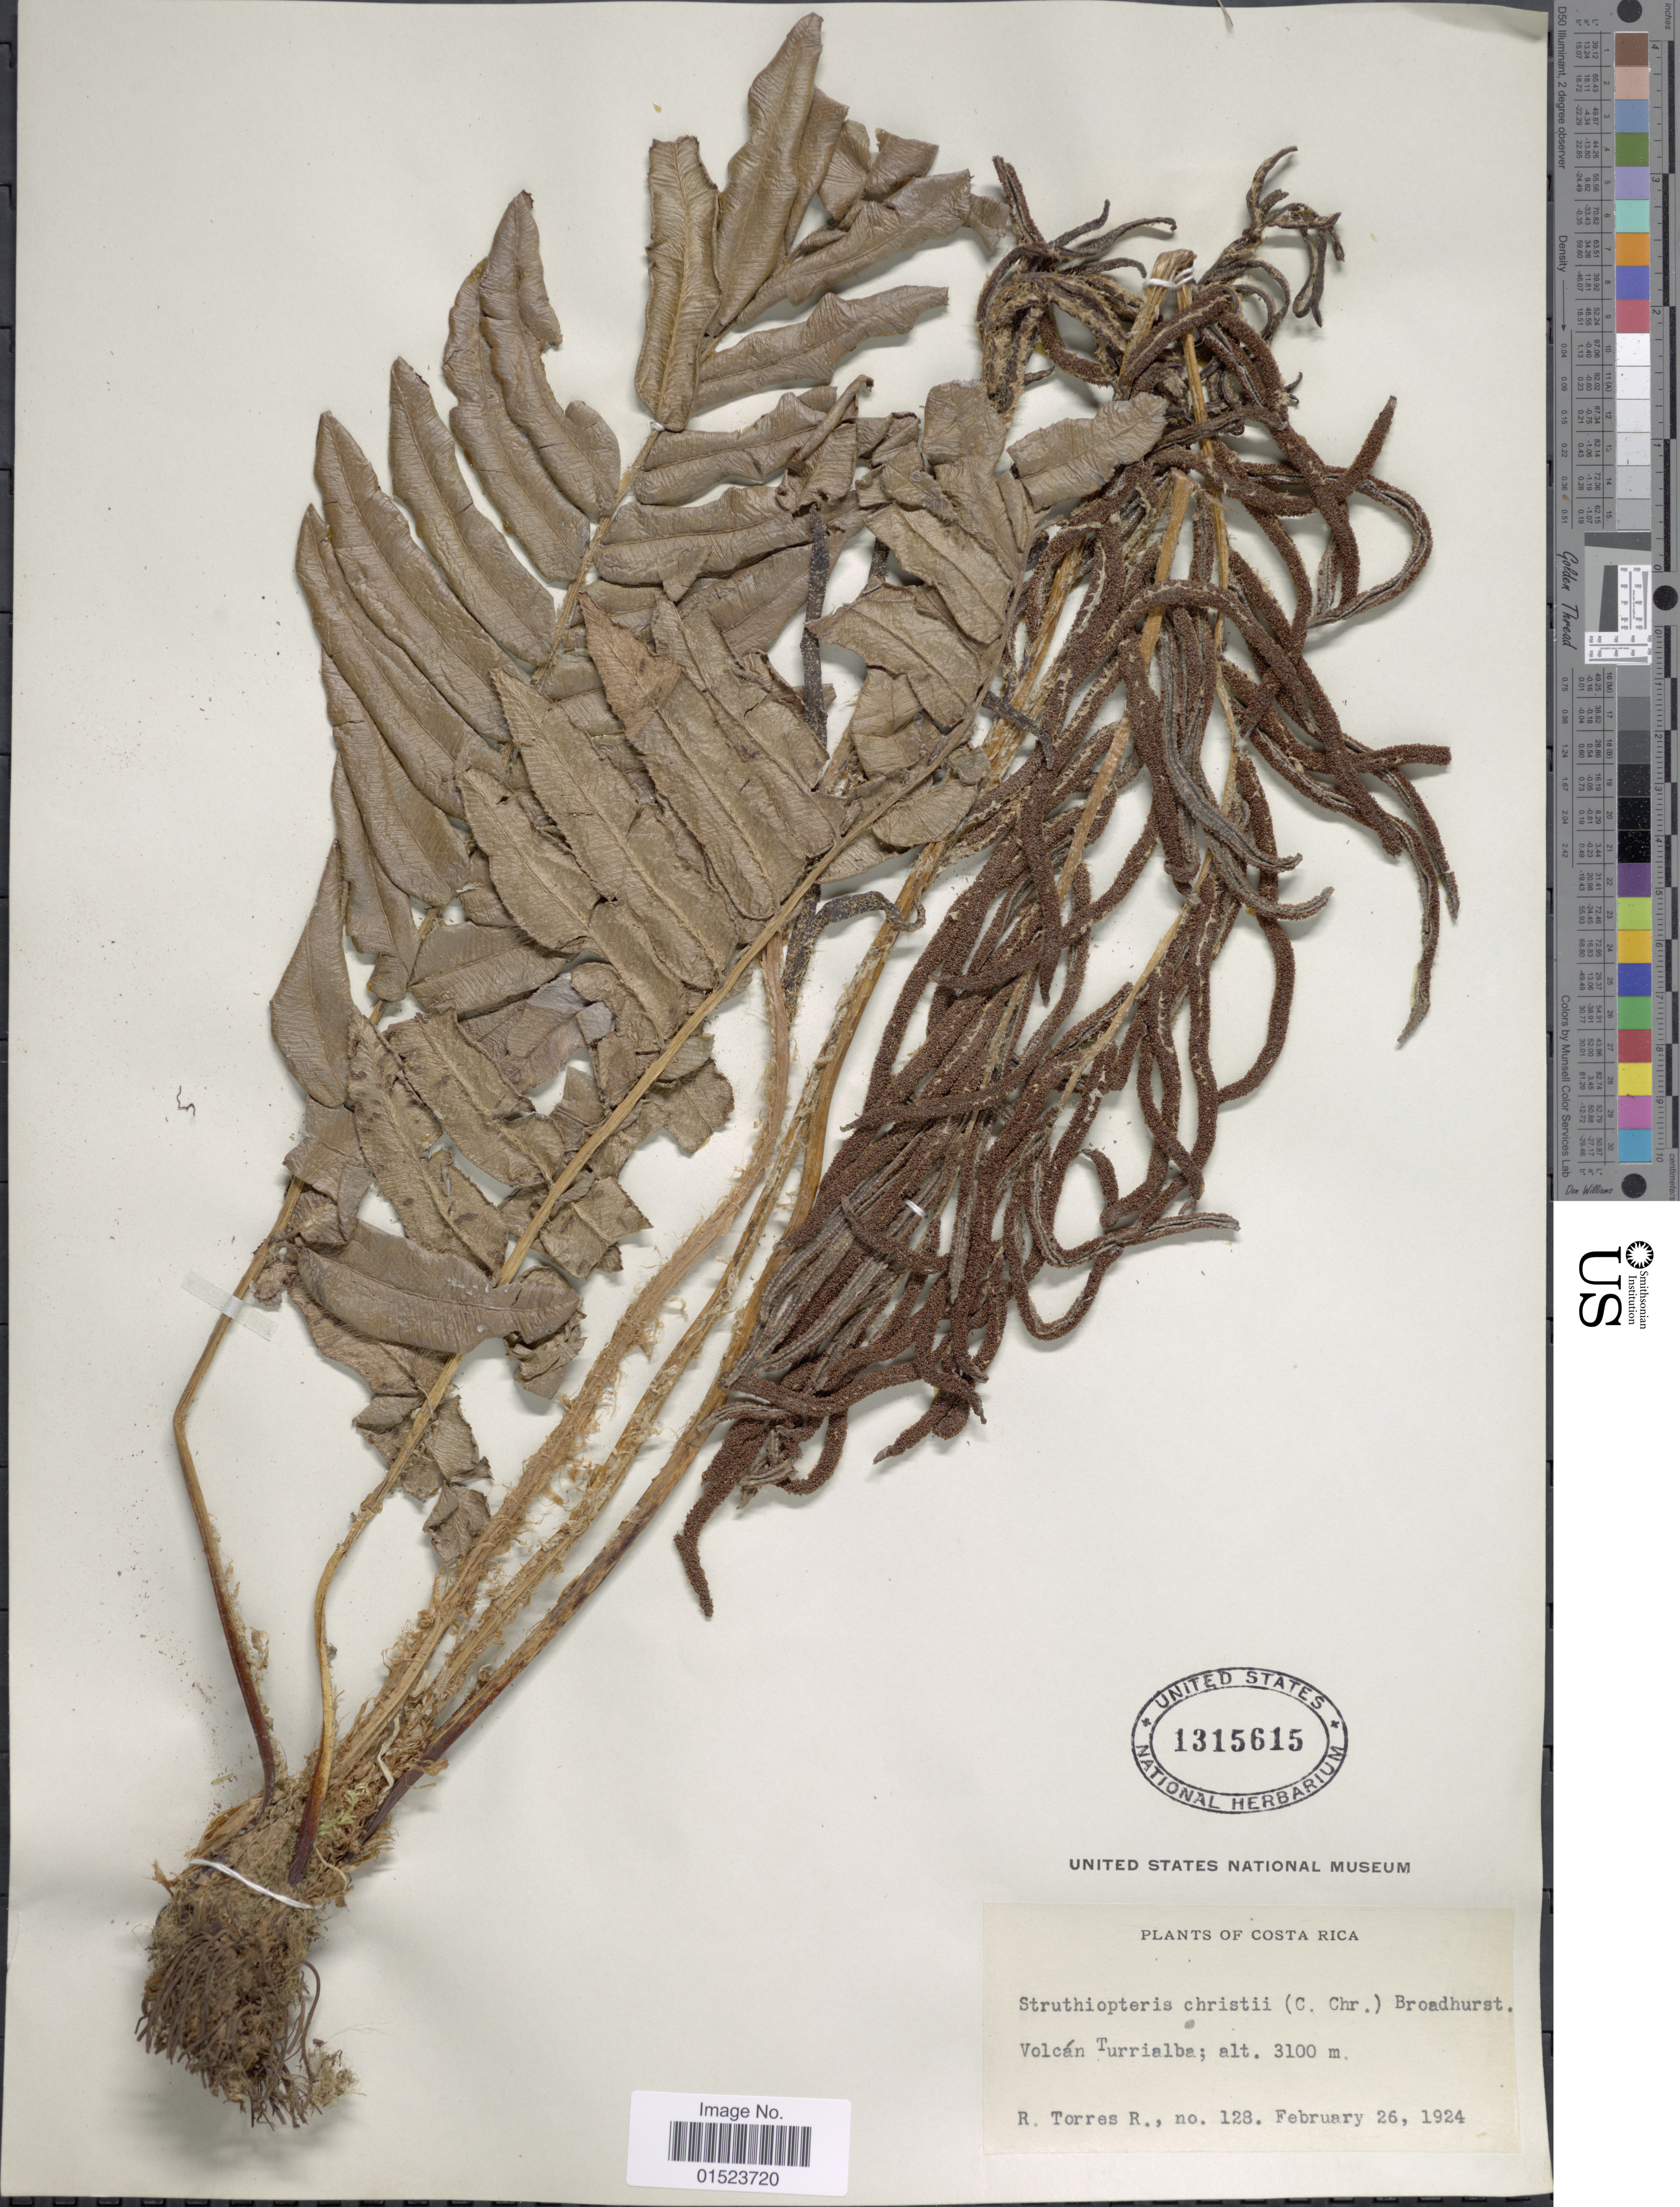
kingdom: Plantae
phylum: Tracheophyta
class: Polypodiopsida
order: Polypodiales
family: Blechnaceae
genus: Blechnum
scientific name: Blechnum christii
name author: C. Chr.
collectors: R. Torres R.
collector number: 128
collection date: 1924-02-26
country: Costa Rica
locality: Volcán Turrialba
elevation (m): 3100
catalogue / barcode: US 1315615